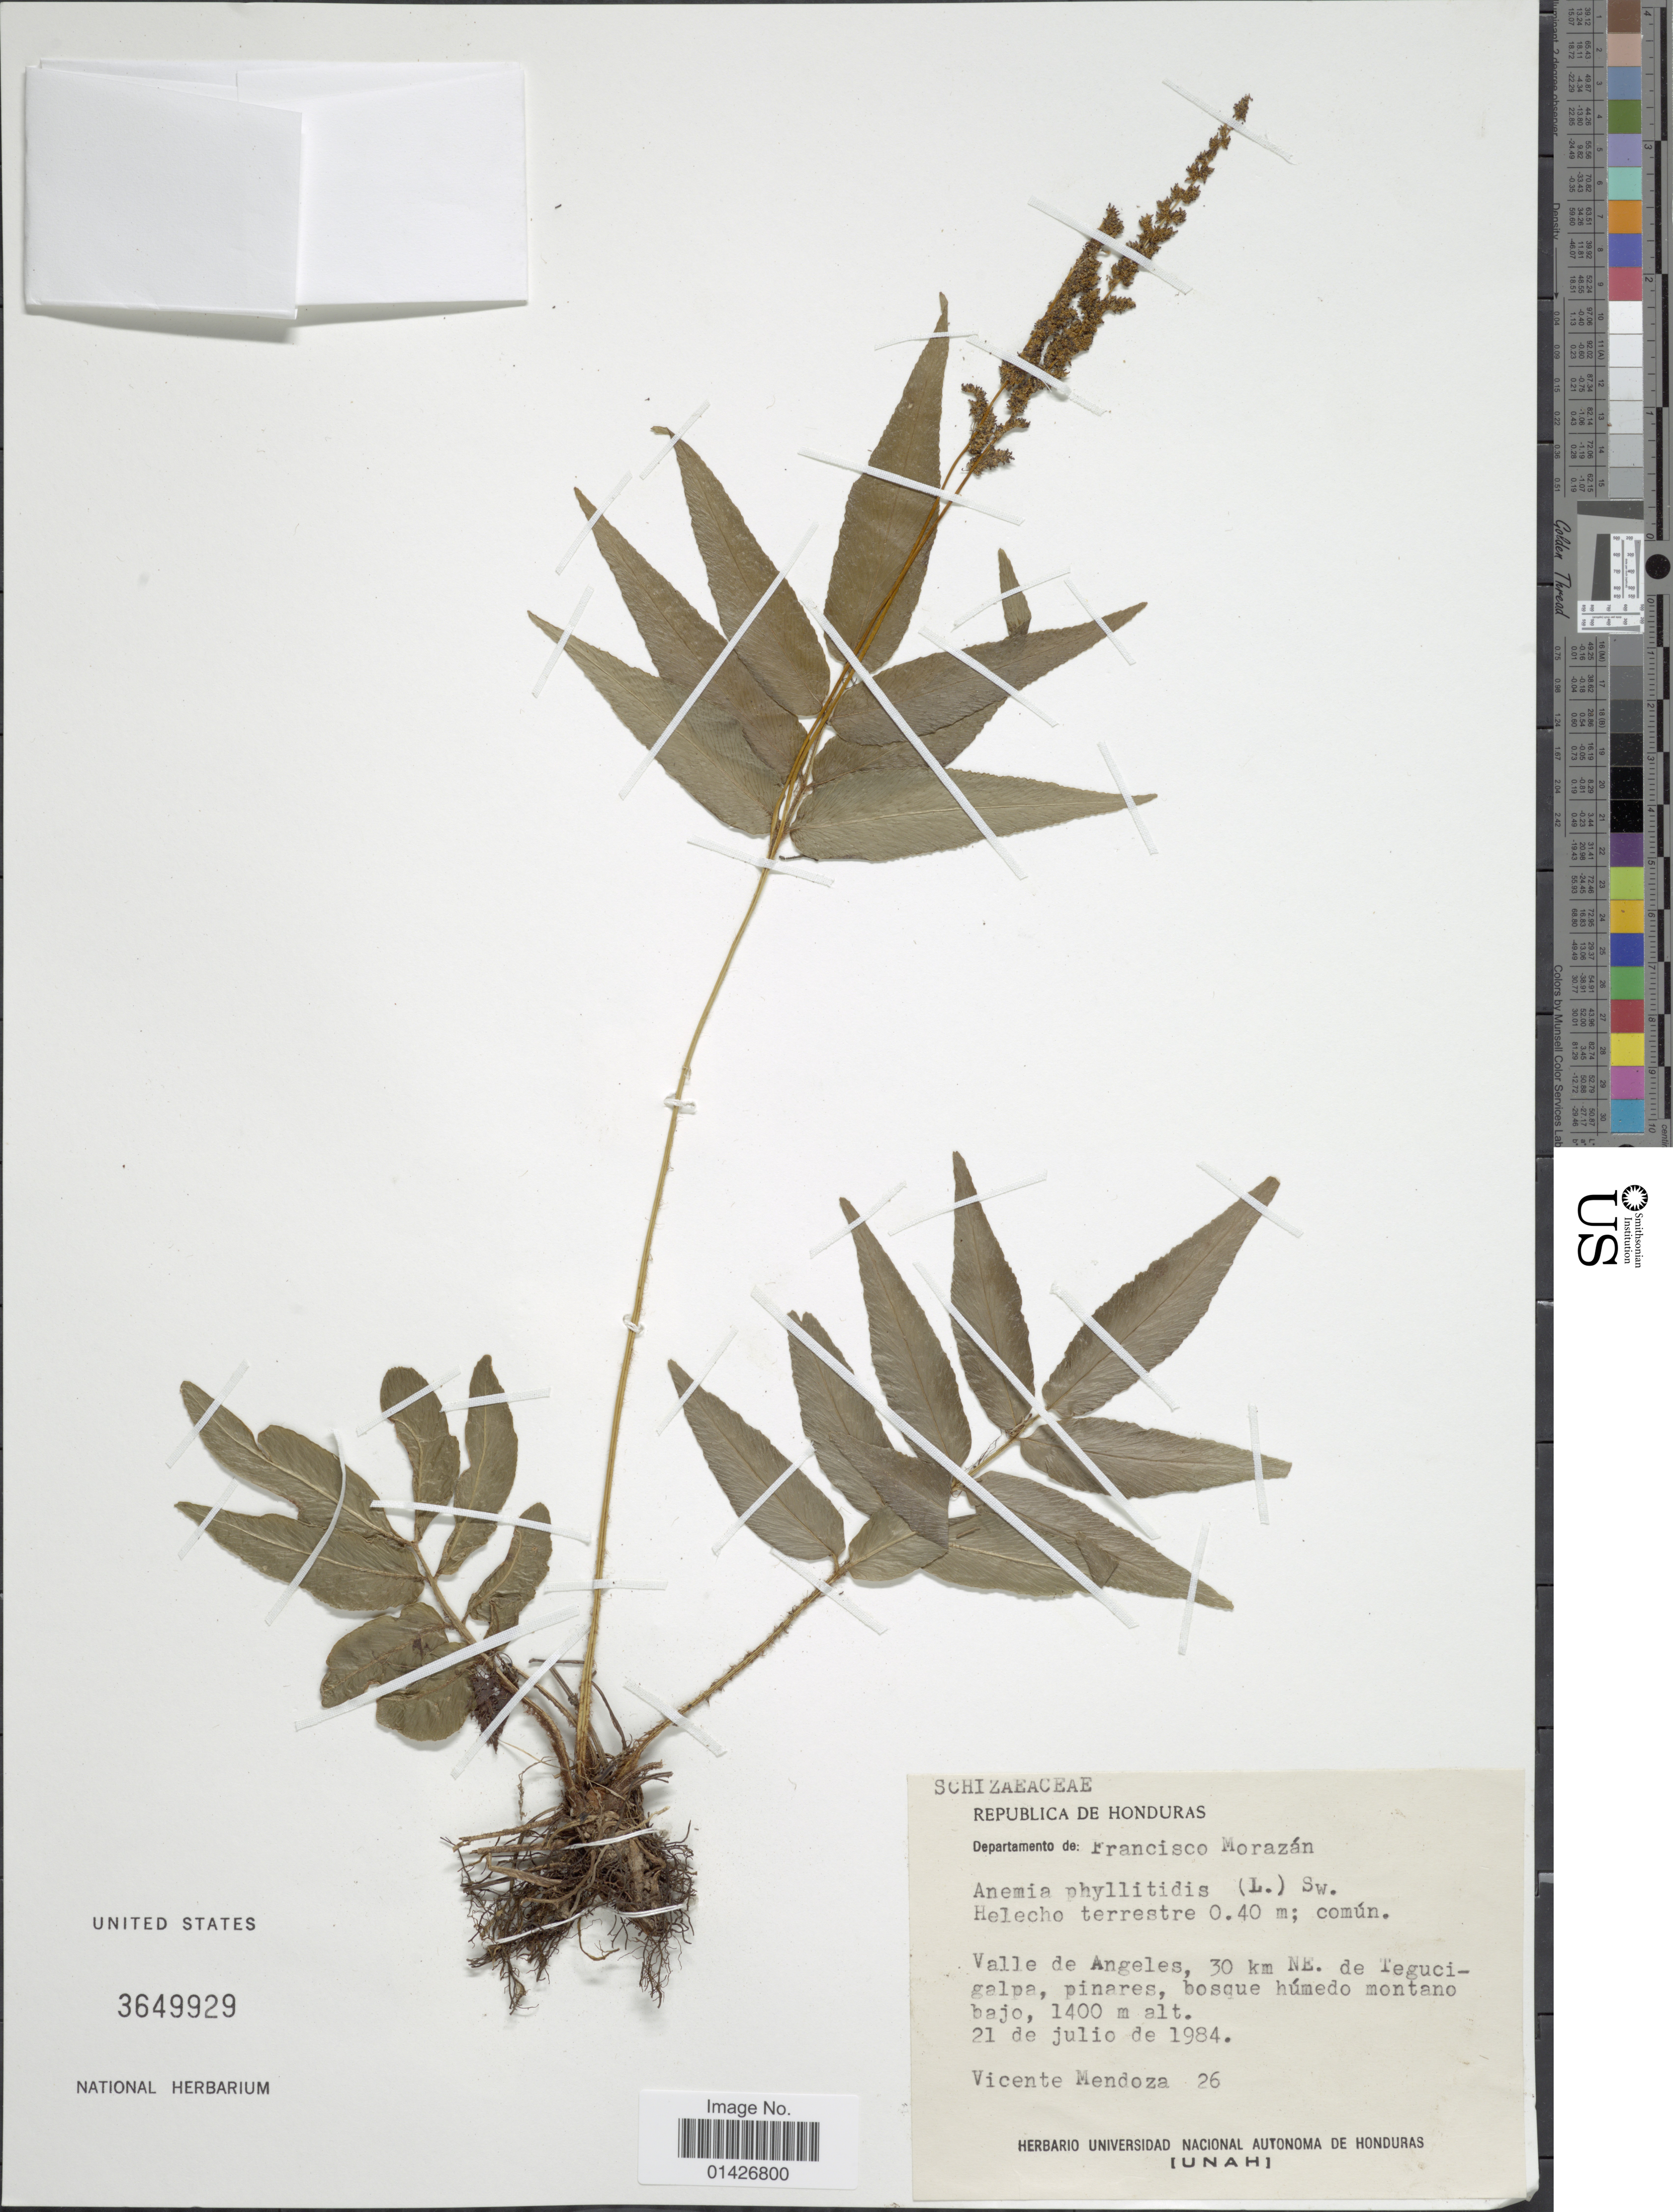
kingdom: Plantae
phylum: Tracheophyta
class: Polypodiopsida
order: Schizaeales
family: Anemiaceae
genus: Anemia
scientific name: Anemia phyllitidis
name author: (L.) Sw.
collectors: V. Mendoza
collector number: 26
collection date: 1984-07-21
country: Honduras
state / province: Fco. Morazán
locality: Republica de Honduras, Departamento de Francisco Morazán, Valle de Angeles, 30 km NE de Tegucigalpa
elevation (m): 1400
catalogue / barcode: US 3649929